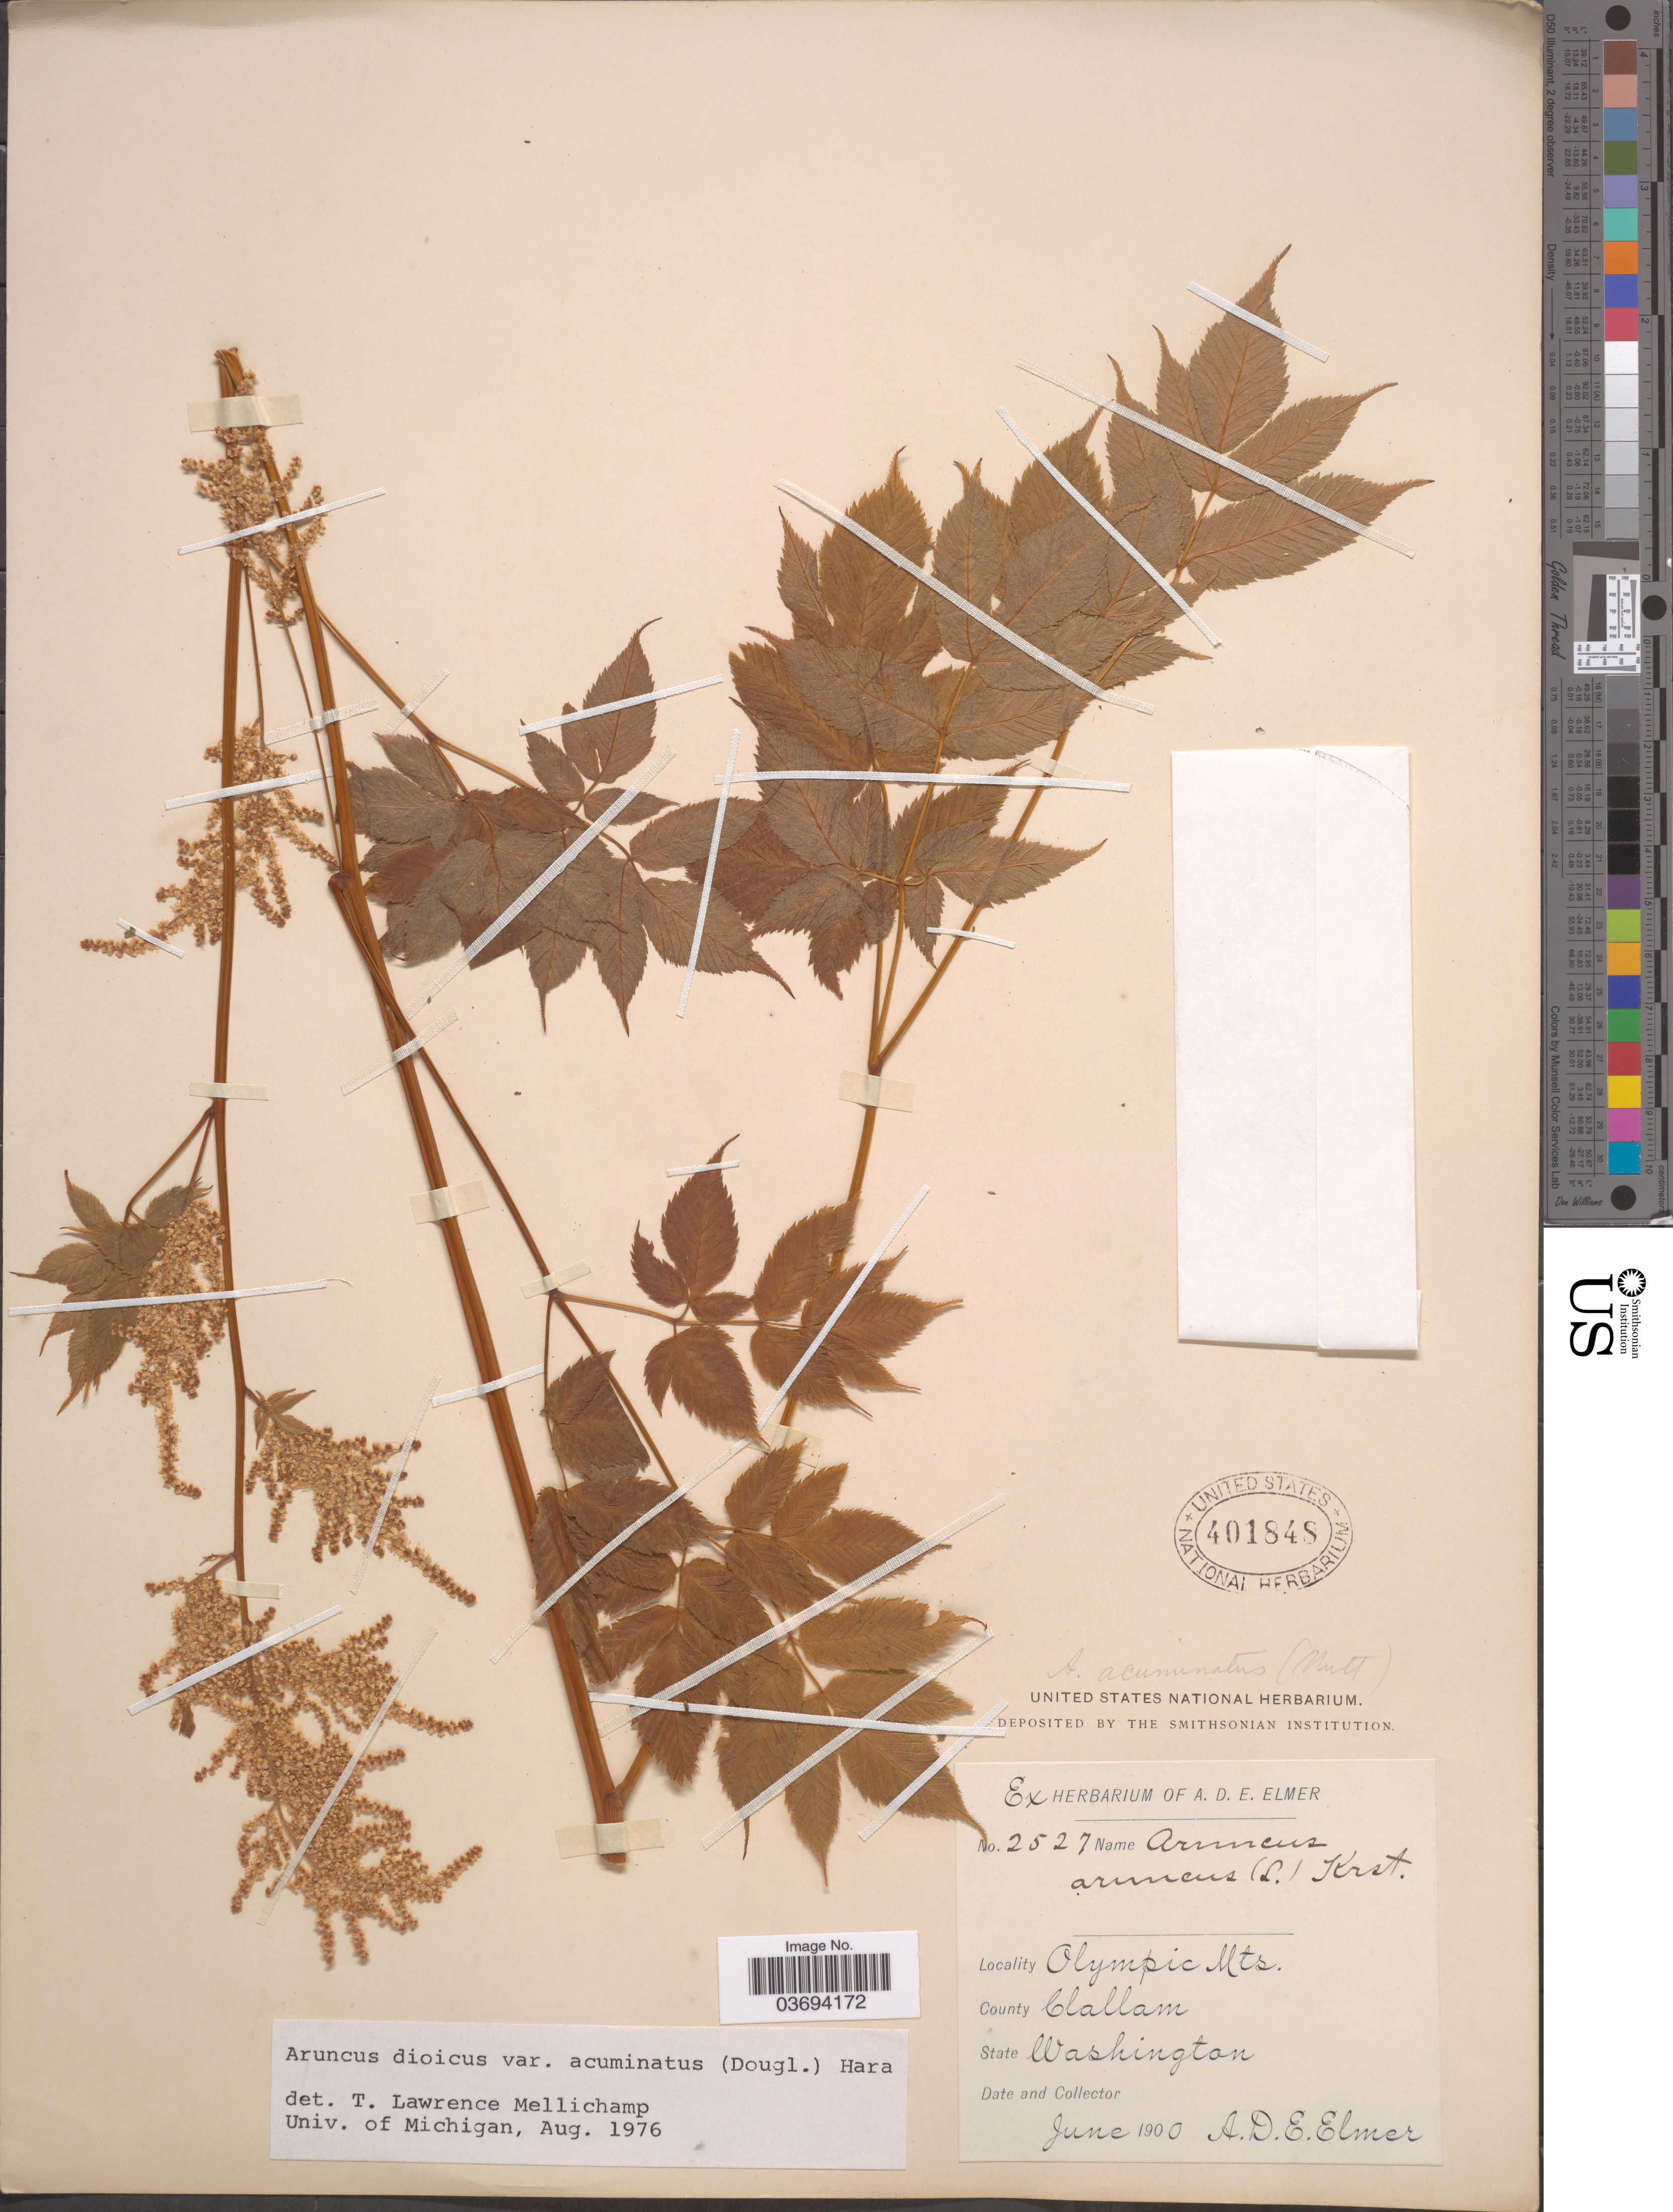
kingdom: Plantae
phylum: Tracheophyta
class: Magnoliopsida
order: Rosales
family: Rosaceae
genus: Aruncus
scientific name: Aruncus dioicus var. acuminatus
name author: (Rydb.) H. Hara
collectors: A. D. E. Elmer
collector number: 2527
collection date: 1900-06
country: United States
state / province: Washington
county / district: Clallam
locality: Olympic Mts. County Clallam.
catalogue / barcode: US 401848